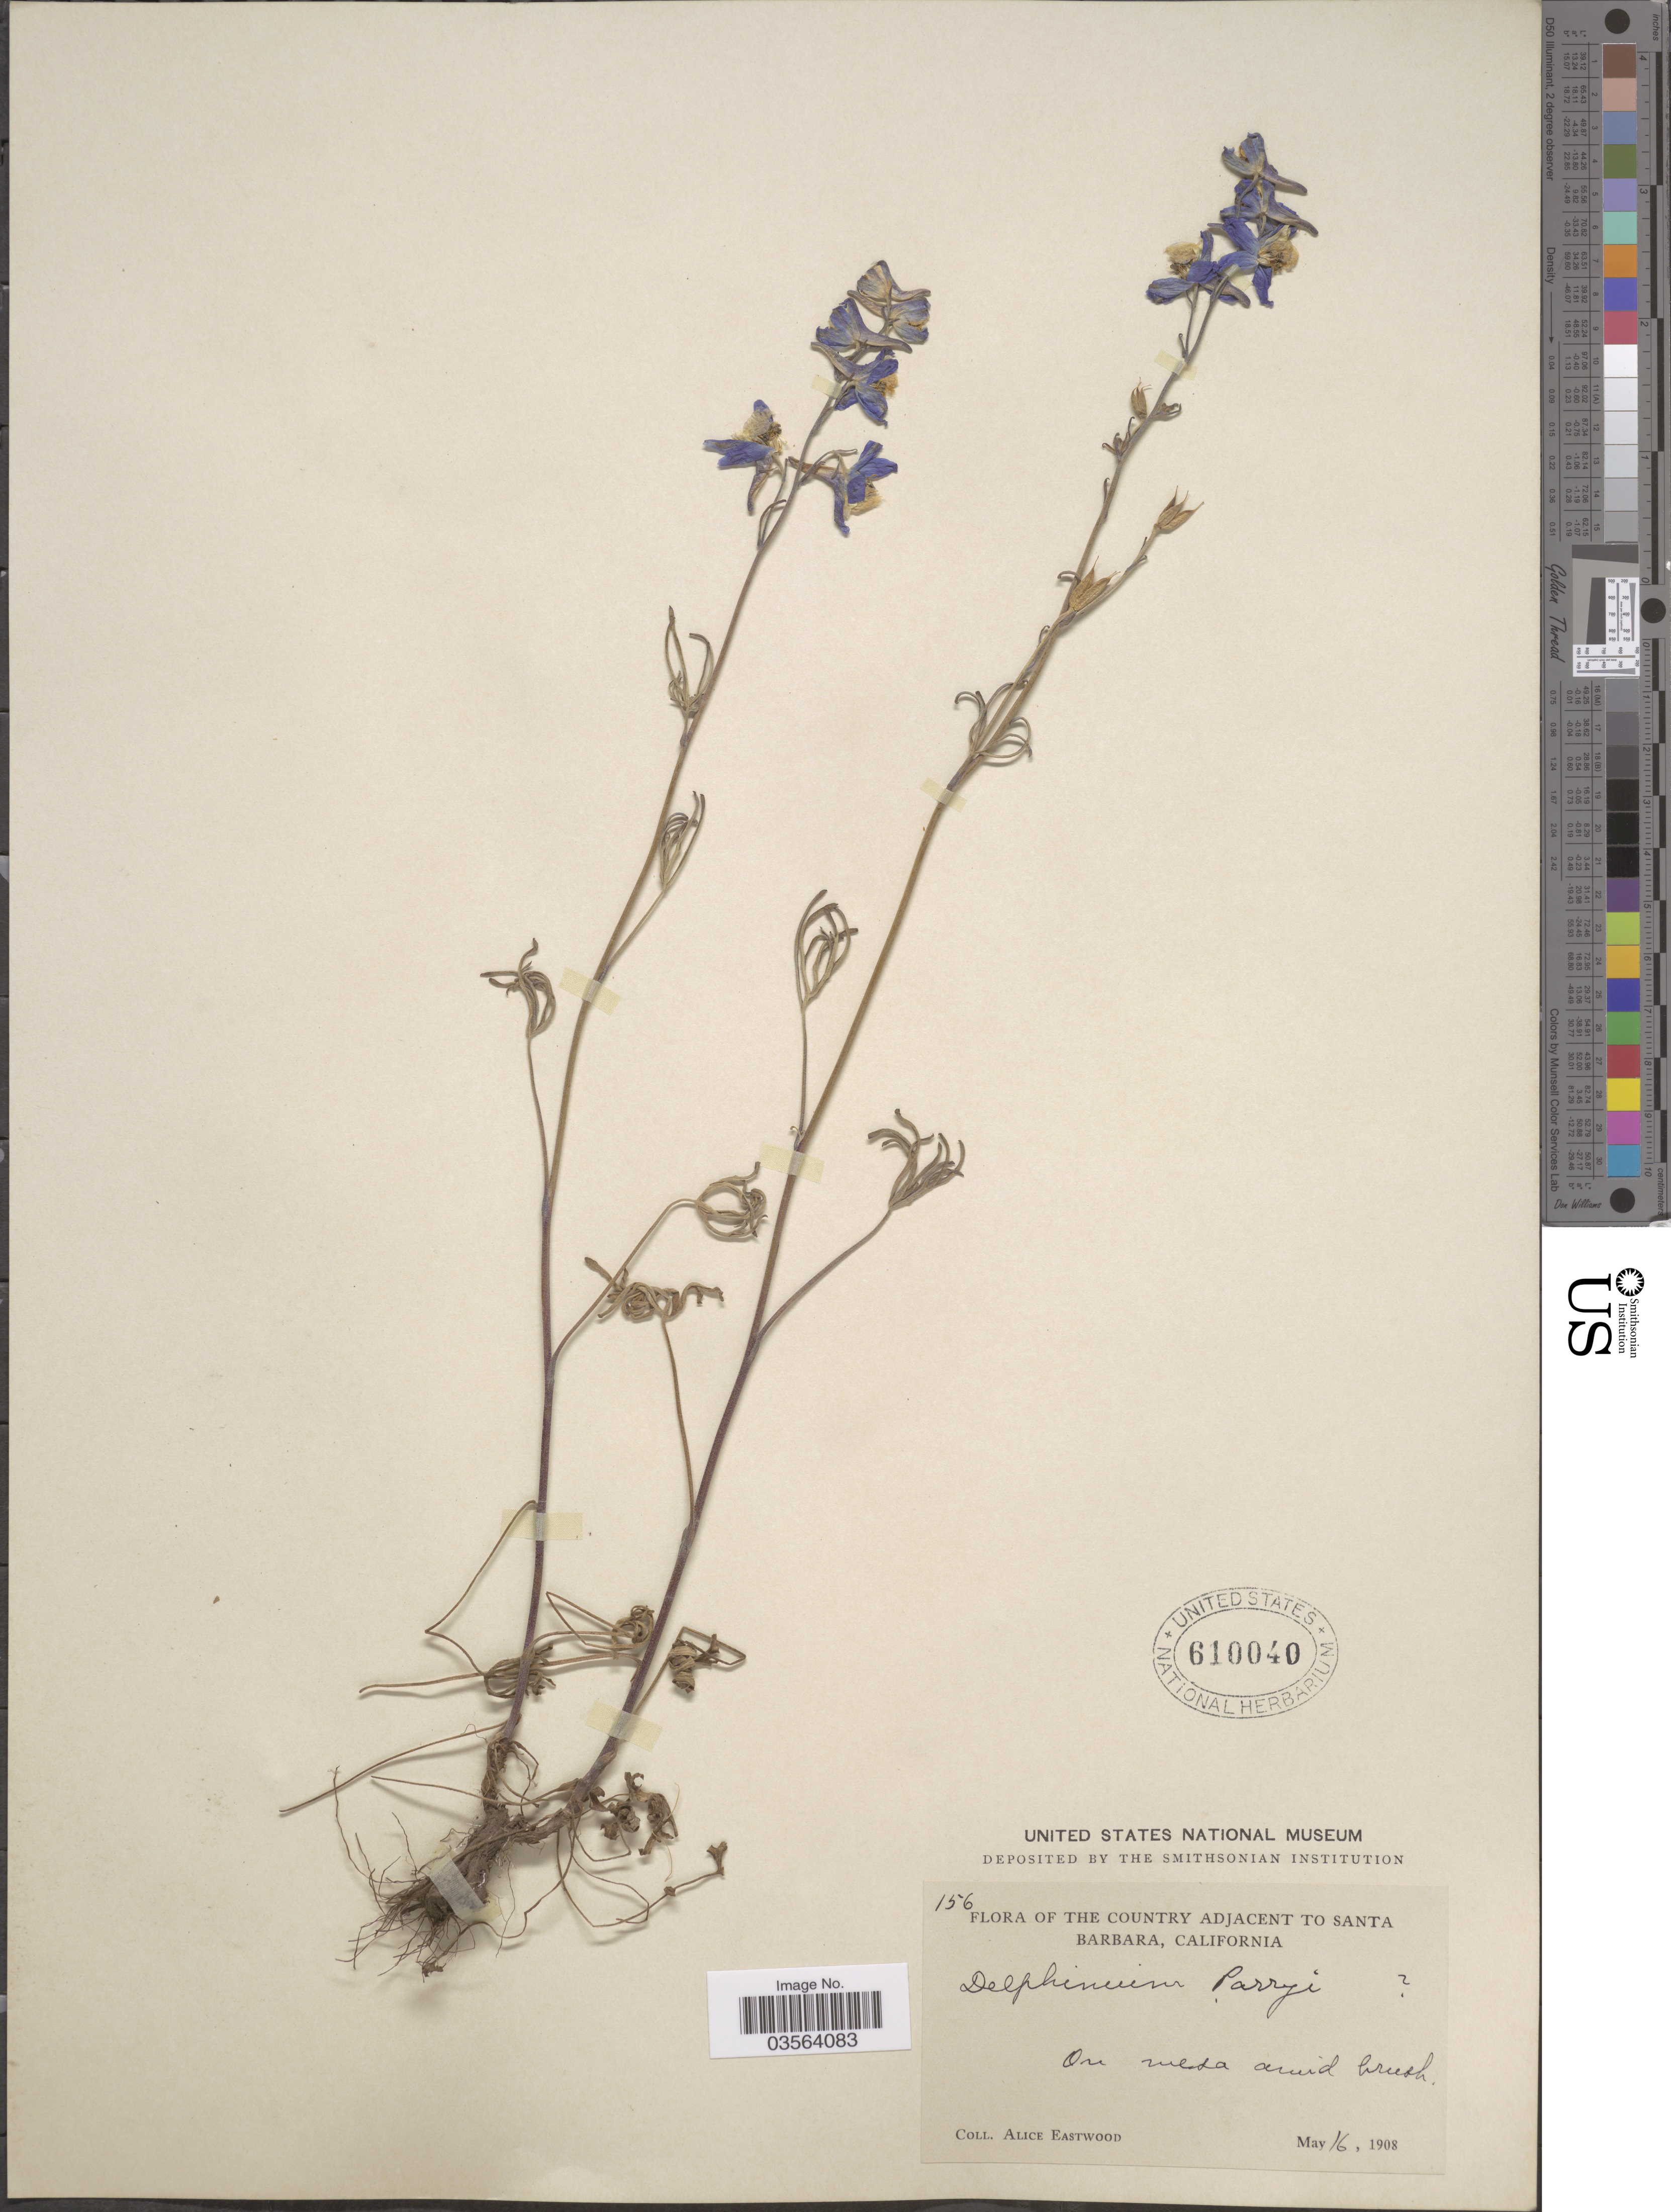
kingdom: Plantae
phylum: Tracheophyta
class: Magnoliopsida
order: Ranunculales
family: Ranunculaceae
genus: Delphinium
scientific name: Delphinium parryi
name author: A. Gray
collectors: A. Eastwood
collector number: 156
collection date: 1908-05-16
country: United States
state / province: California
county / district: Santa Barbara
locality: The Country Adjacent to Santa Barbara.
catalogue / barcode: US 610040